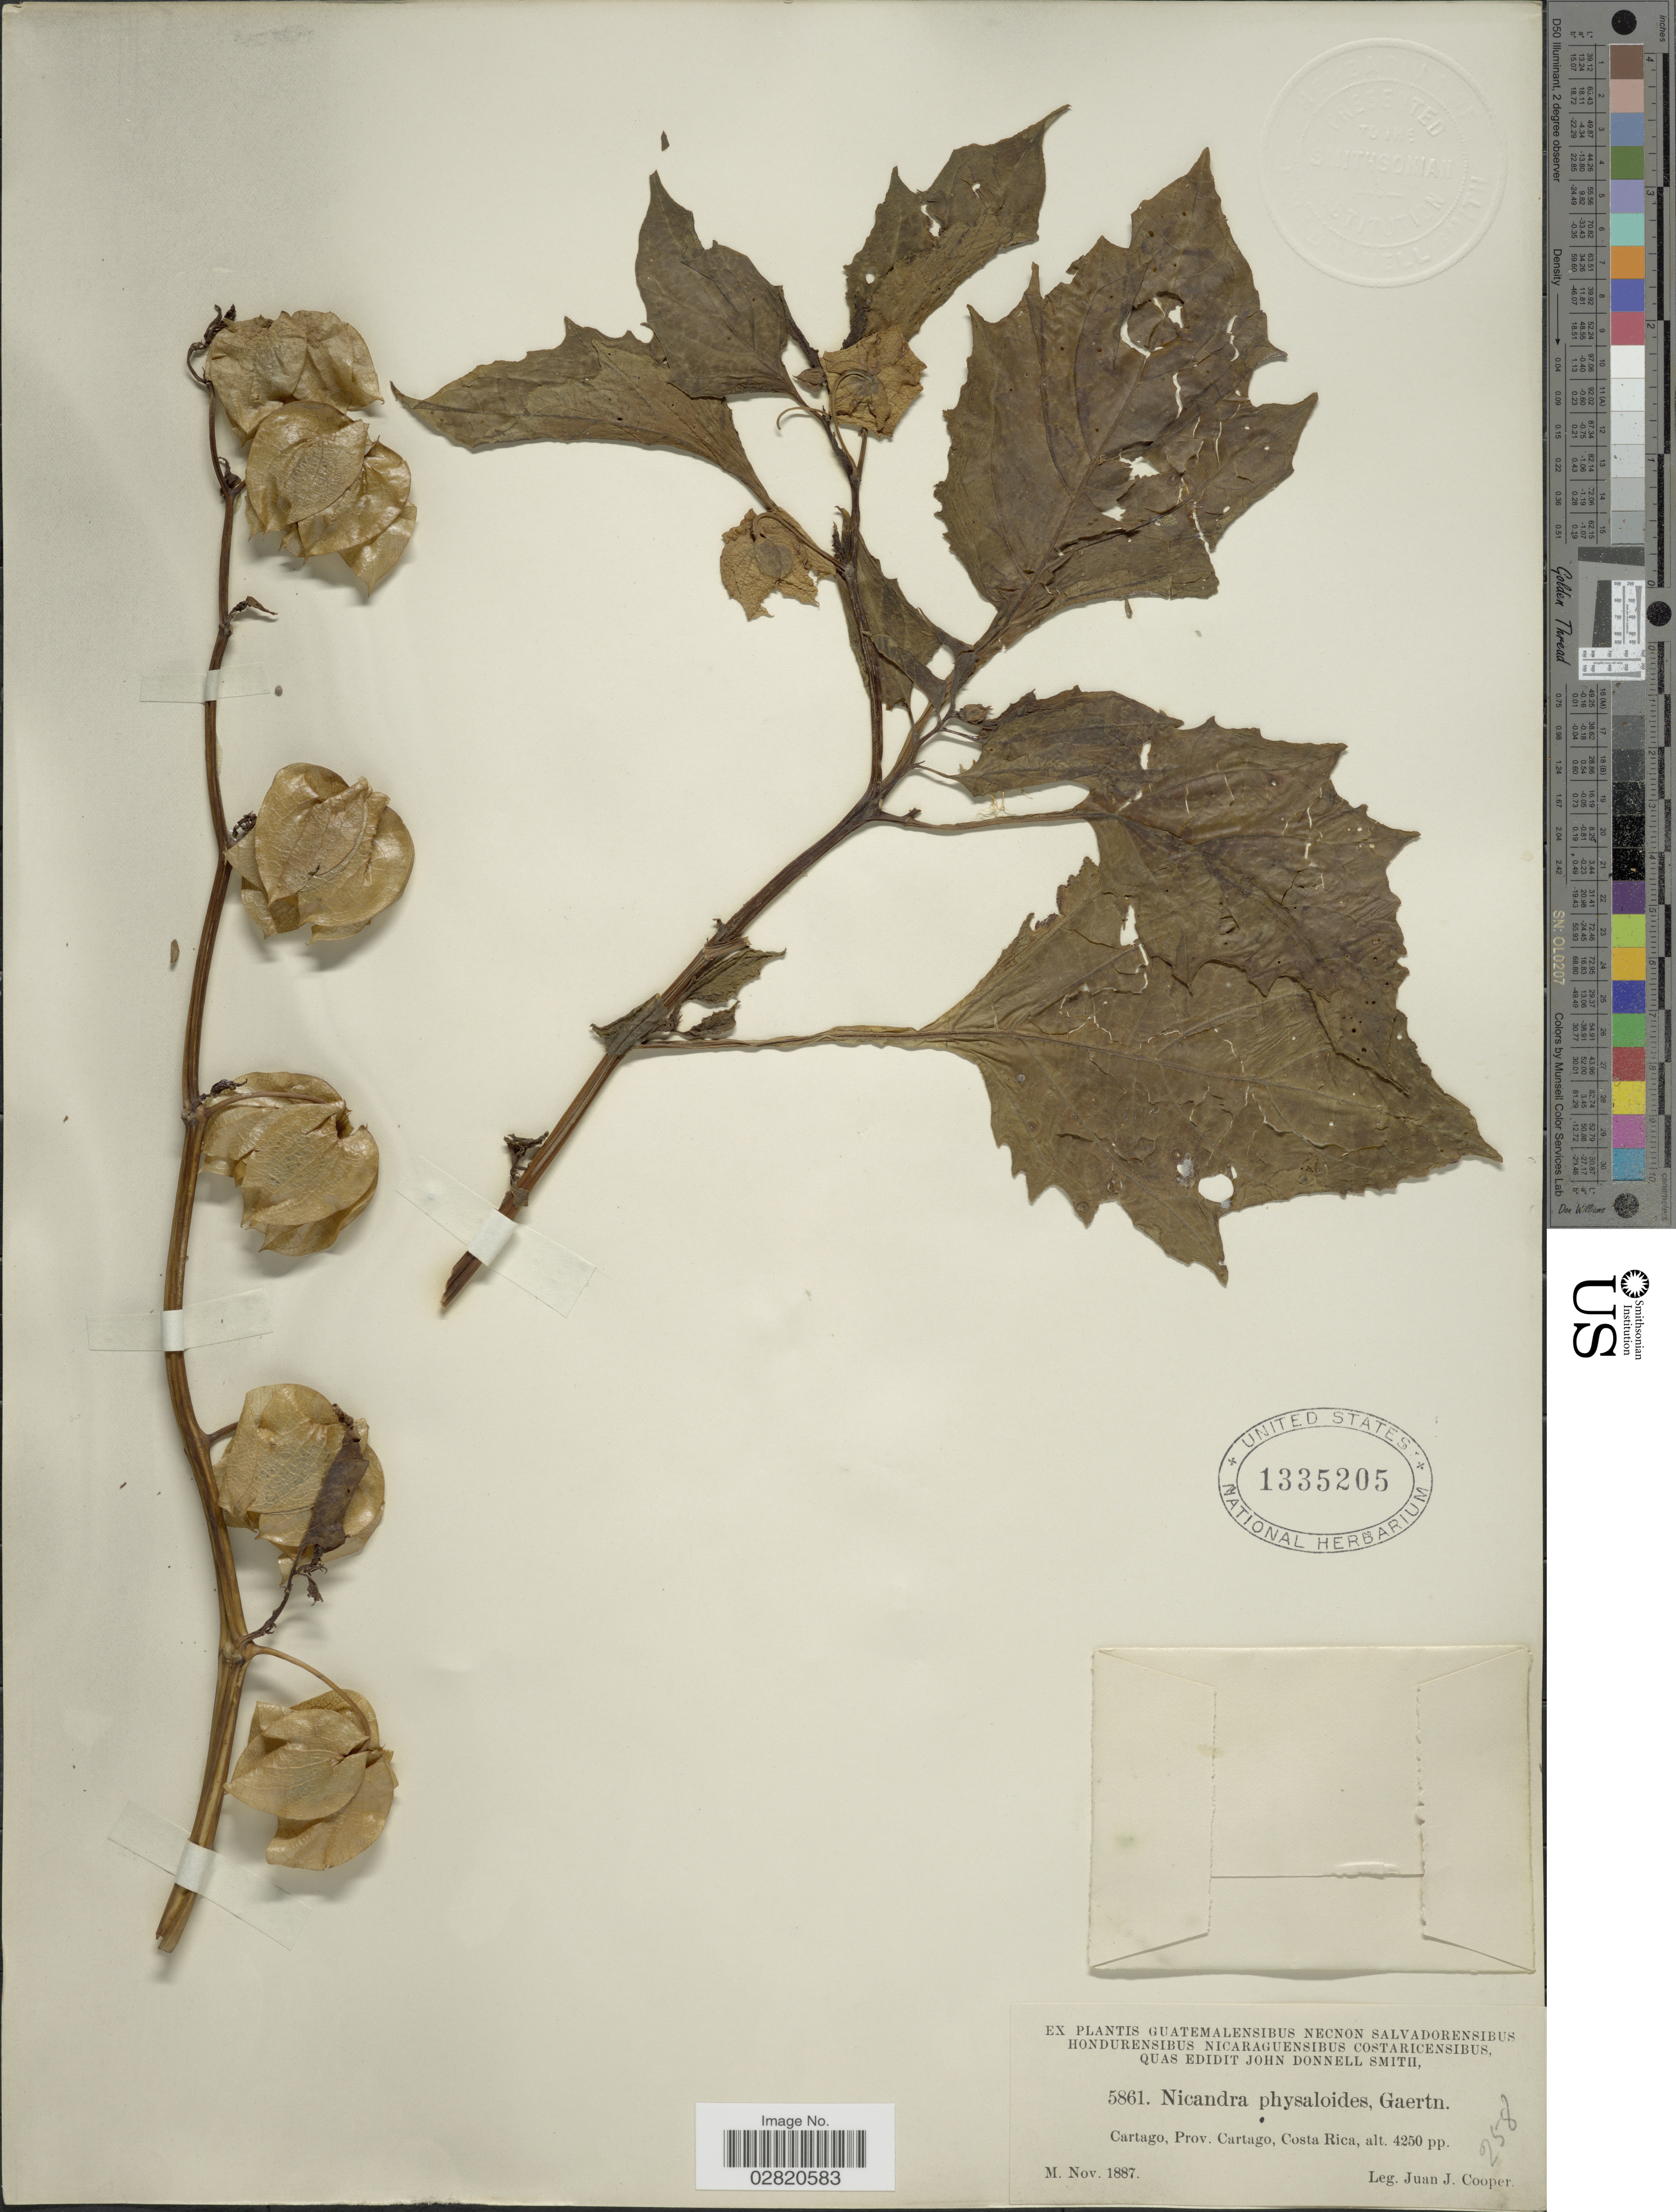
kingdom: Plantae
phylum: Tracheophyta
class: Magnoliopsida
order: Solanales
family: Solanaceae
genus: Nicandra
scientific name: Nicandra physalodes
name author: (L.) Gaertn.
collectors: J. J. Cooper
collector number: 258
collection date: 1887-11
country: Costa Rica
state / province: Cartago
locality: Cartago.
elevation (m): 1295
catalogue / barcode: US 1335205